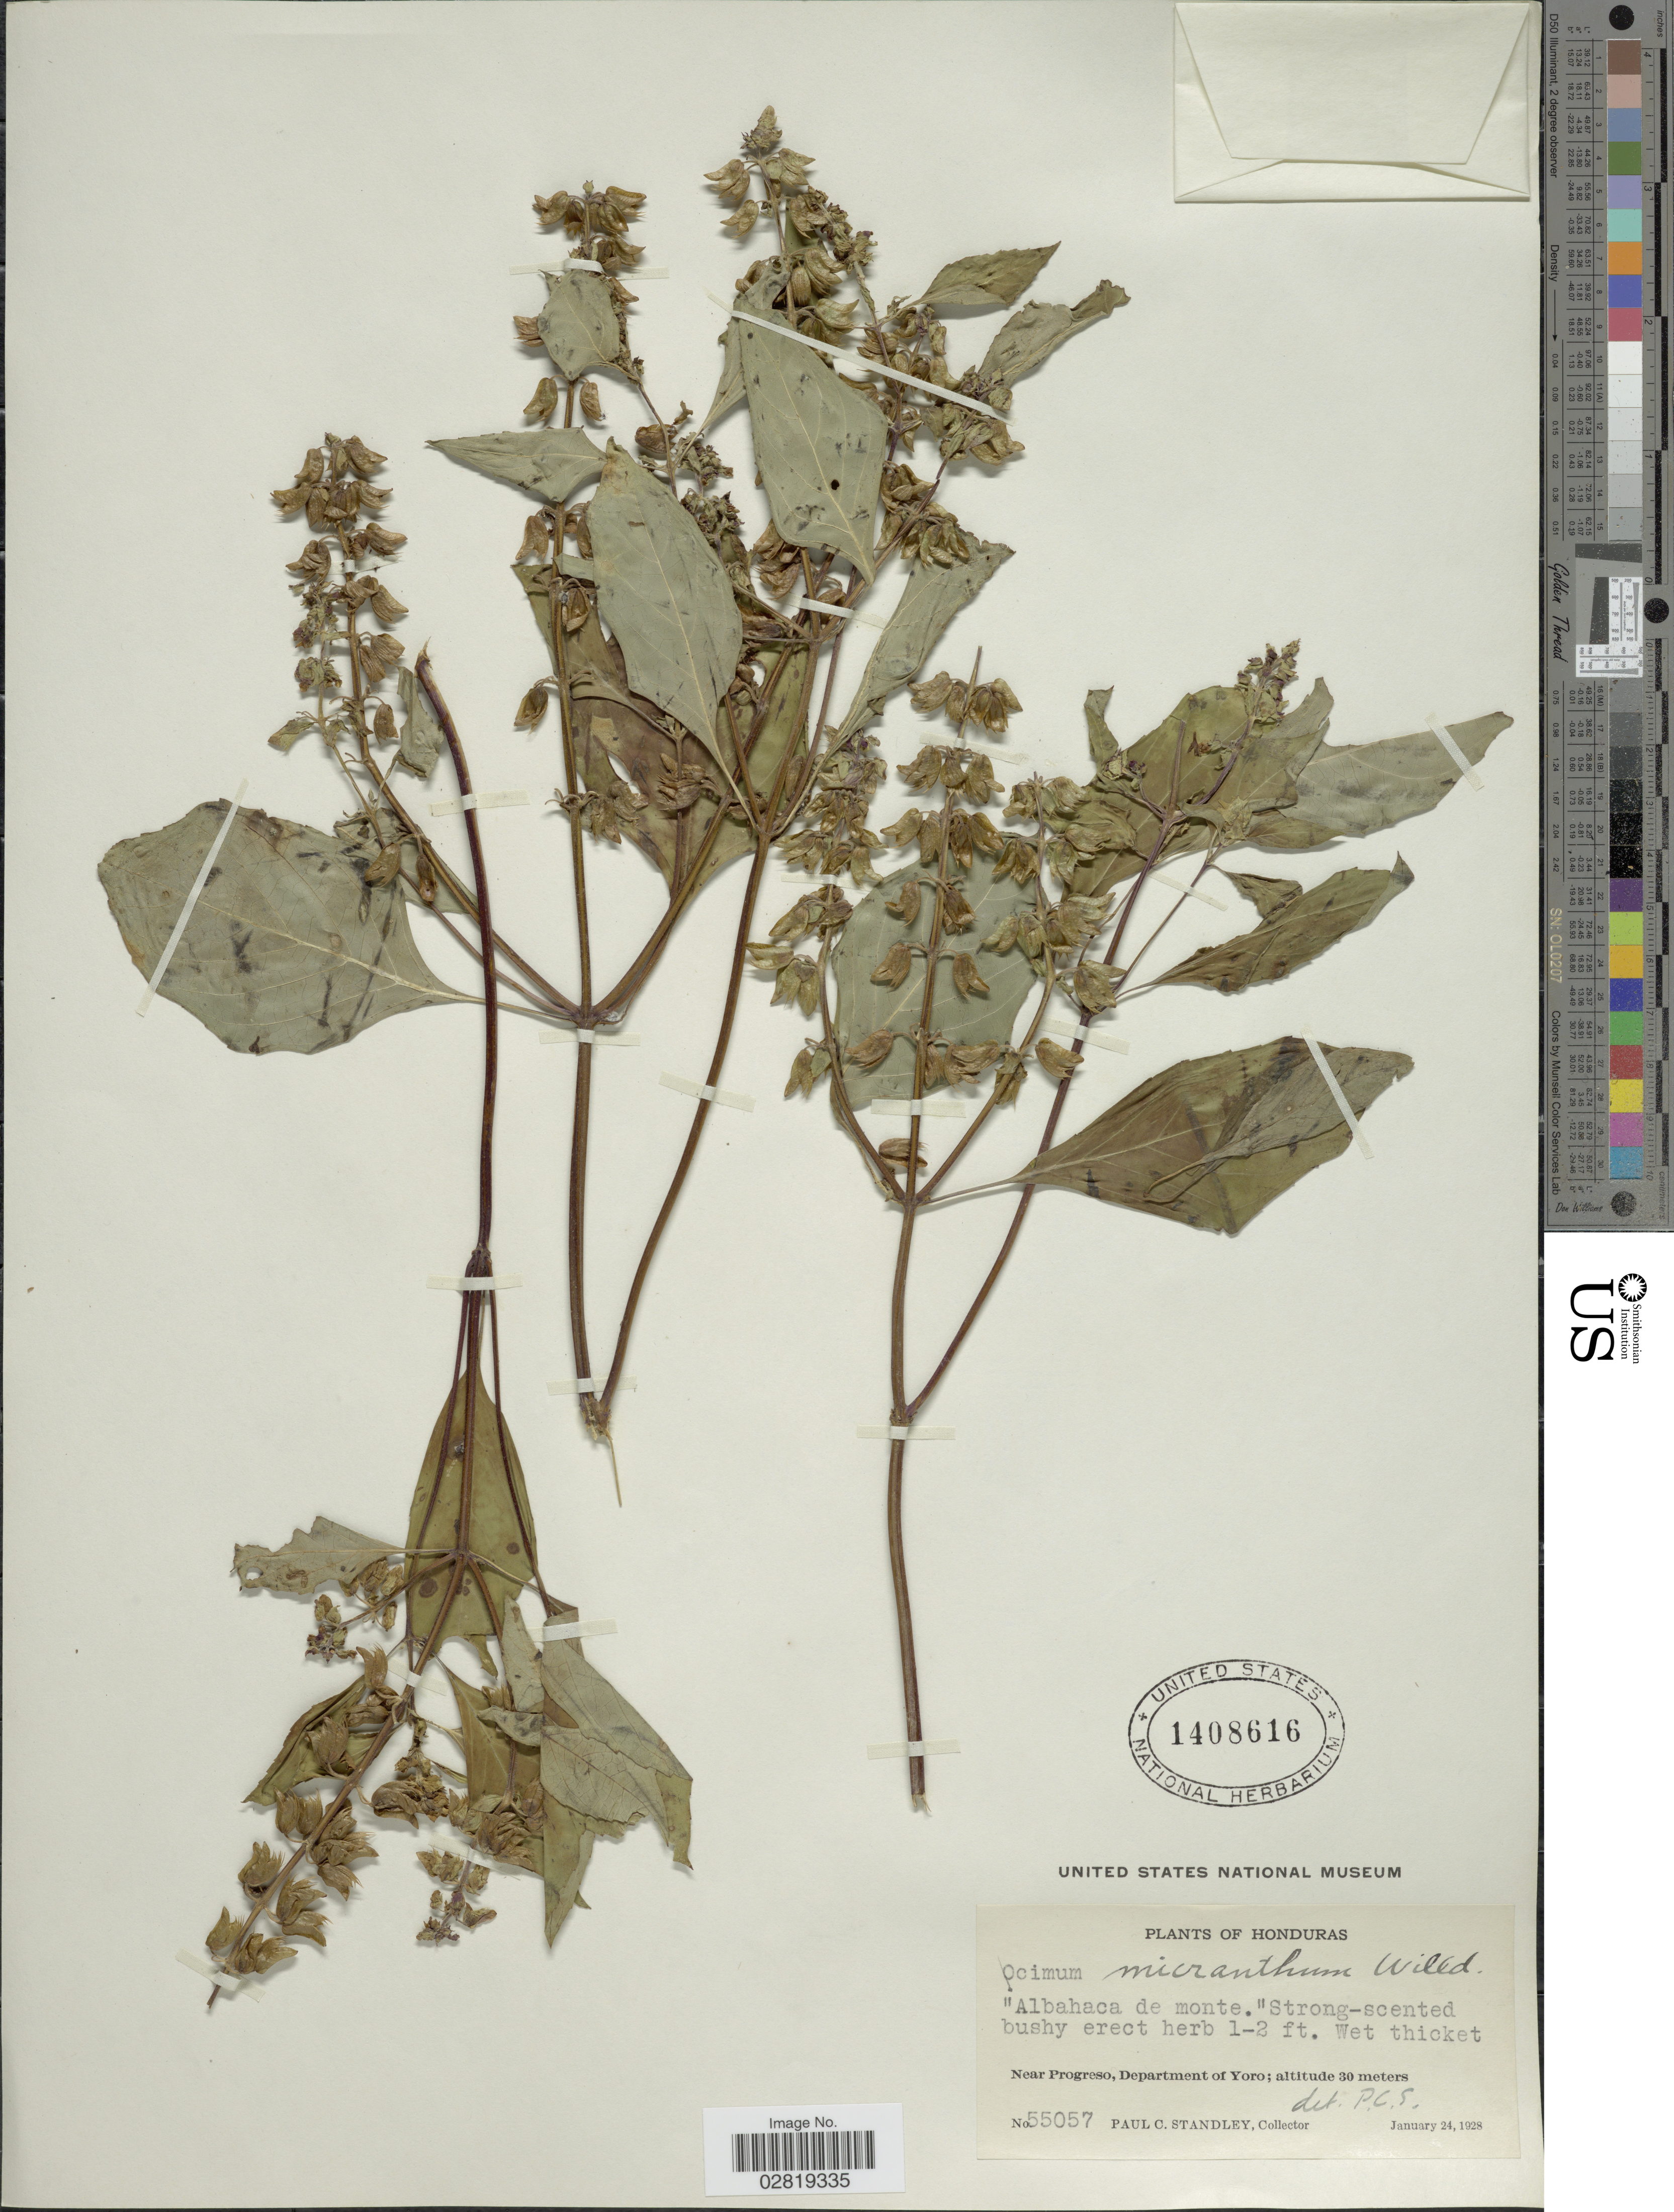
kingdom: Plantae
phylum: Tracheophyta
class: Magnoliopsida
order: Lamiales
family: Lamiaceae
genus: Ocimum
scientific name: Ocimum campechianum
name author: Mill.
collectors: P. C. Standley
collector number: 55057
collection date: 1928-01-24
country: Honduras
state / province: Yoro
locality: Near Progreso, Department of Yoro.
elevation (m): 30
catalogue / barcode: US 1408616